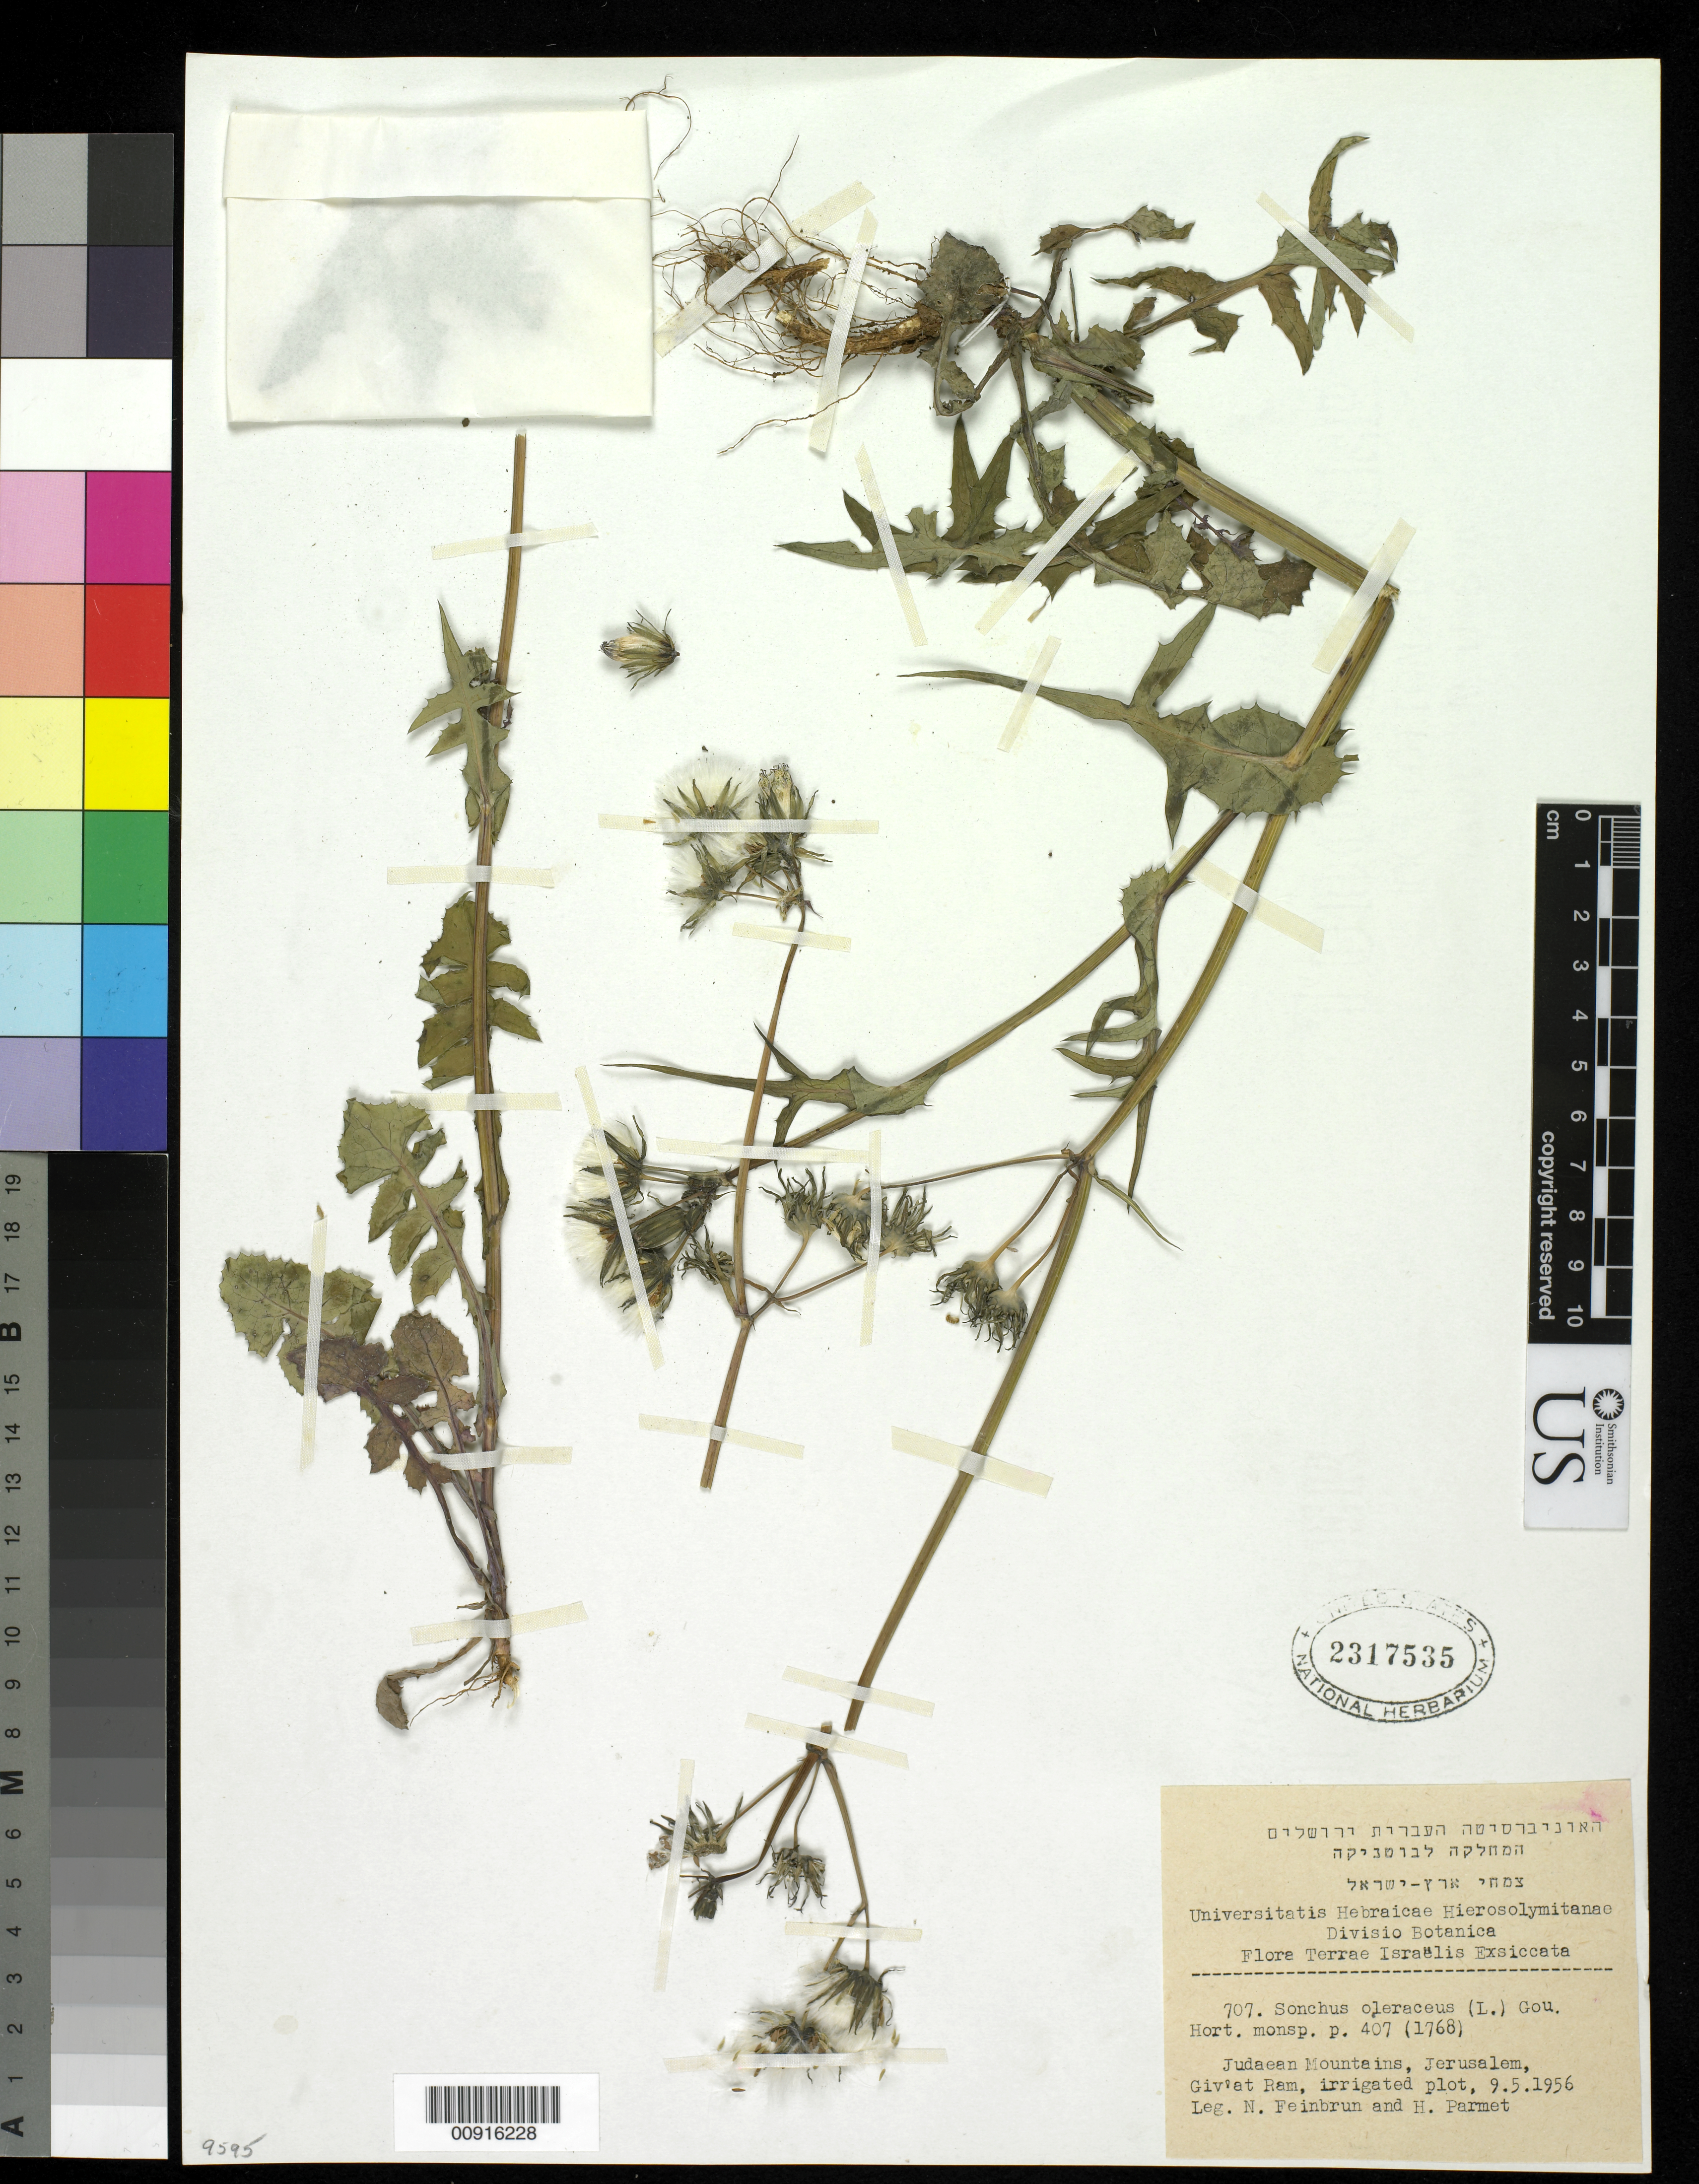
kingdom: Plantae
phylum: Tracheophyta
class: Magnoliopsida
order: Asterales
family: Asteraceae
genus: Sonchus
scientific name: Sonchus oleraceus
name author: L.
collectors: N. Feinbrun & H. Parmet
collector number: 707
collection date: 1956-05-09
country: Israel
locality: Judaean Mountains, Jerusalem, Giv'at Ram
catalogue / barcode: US 2317535